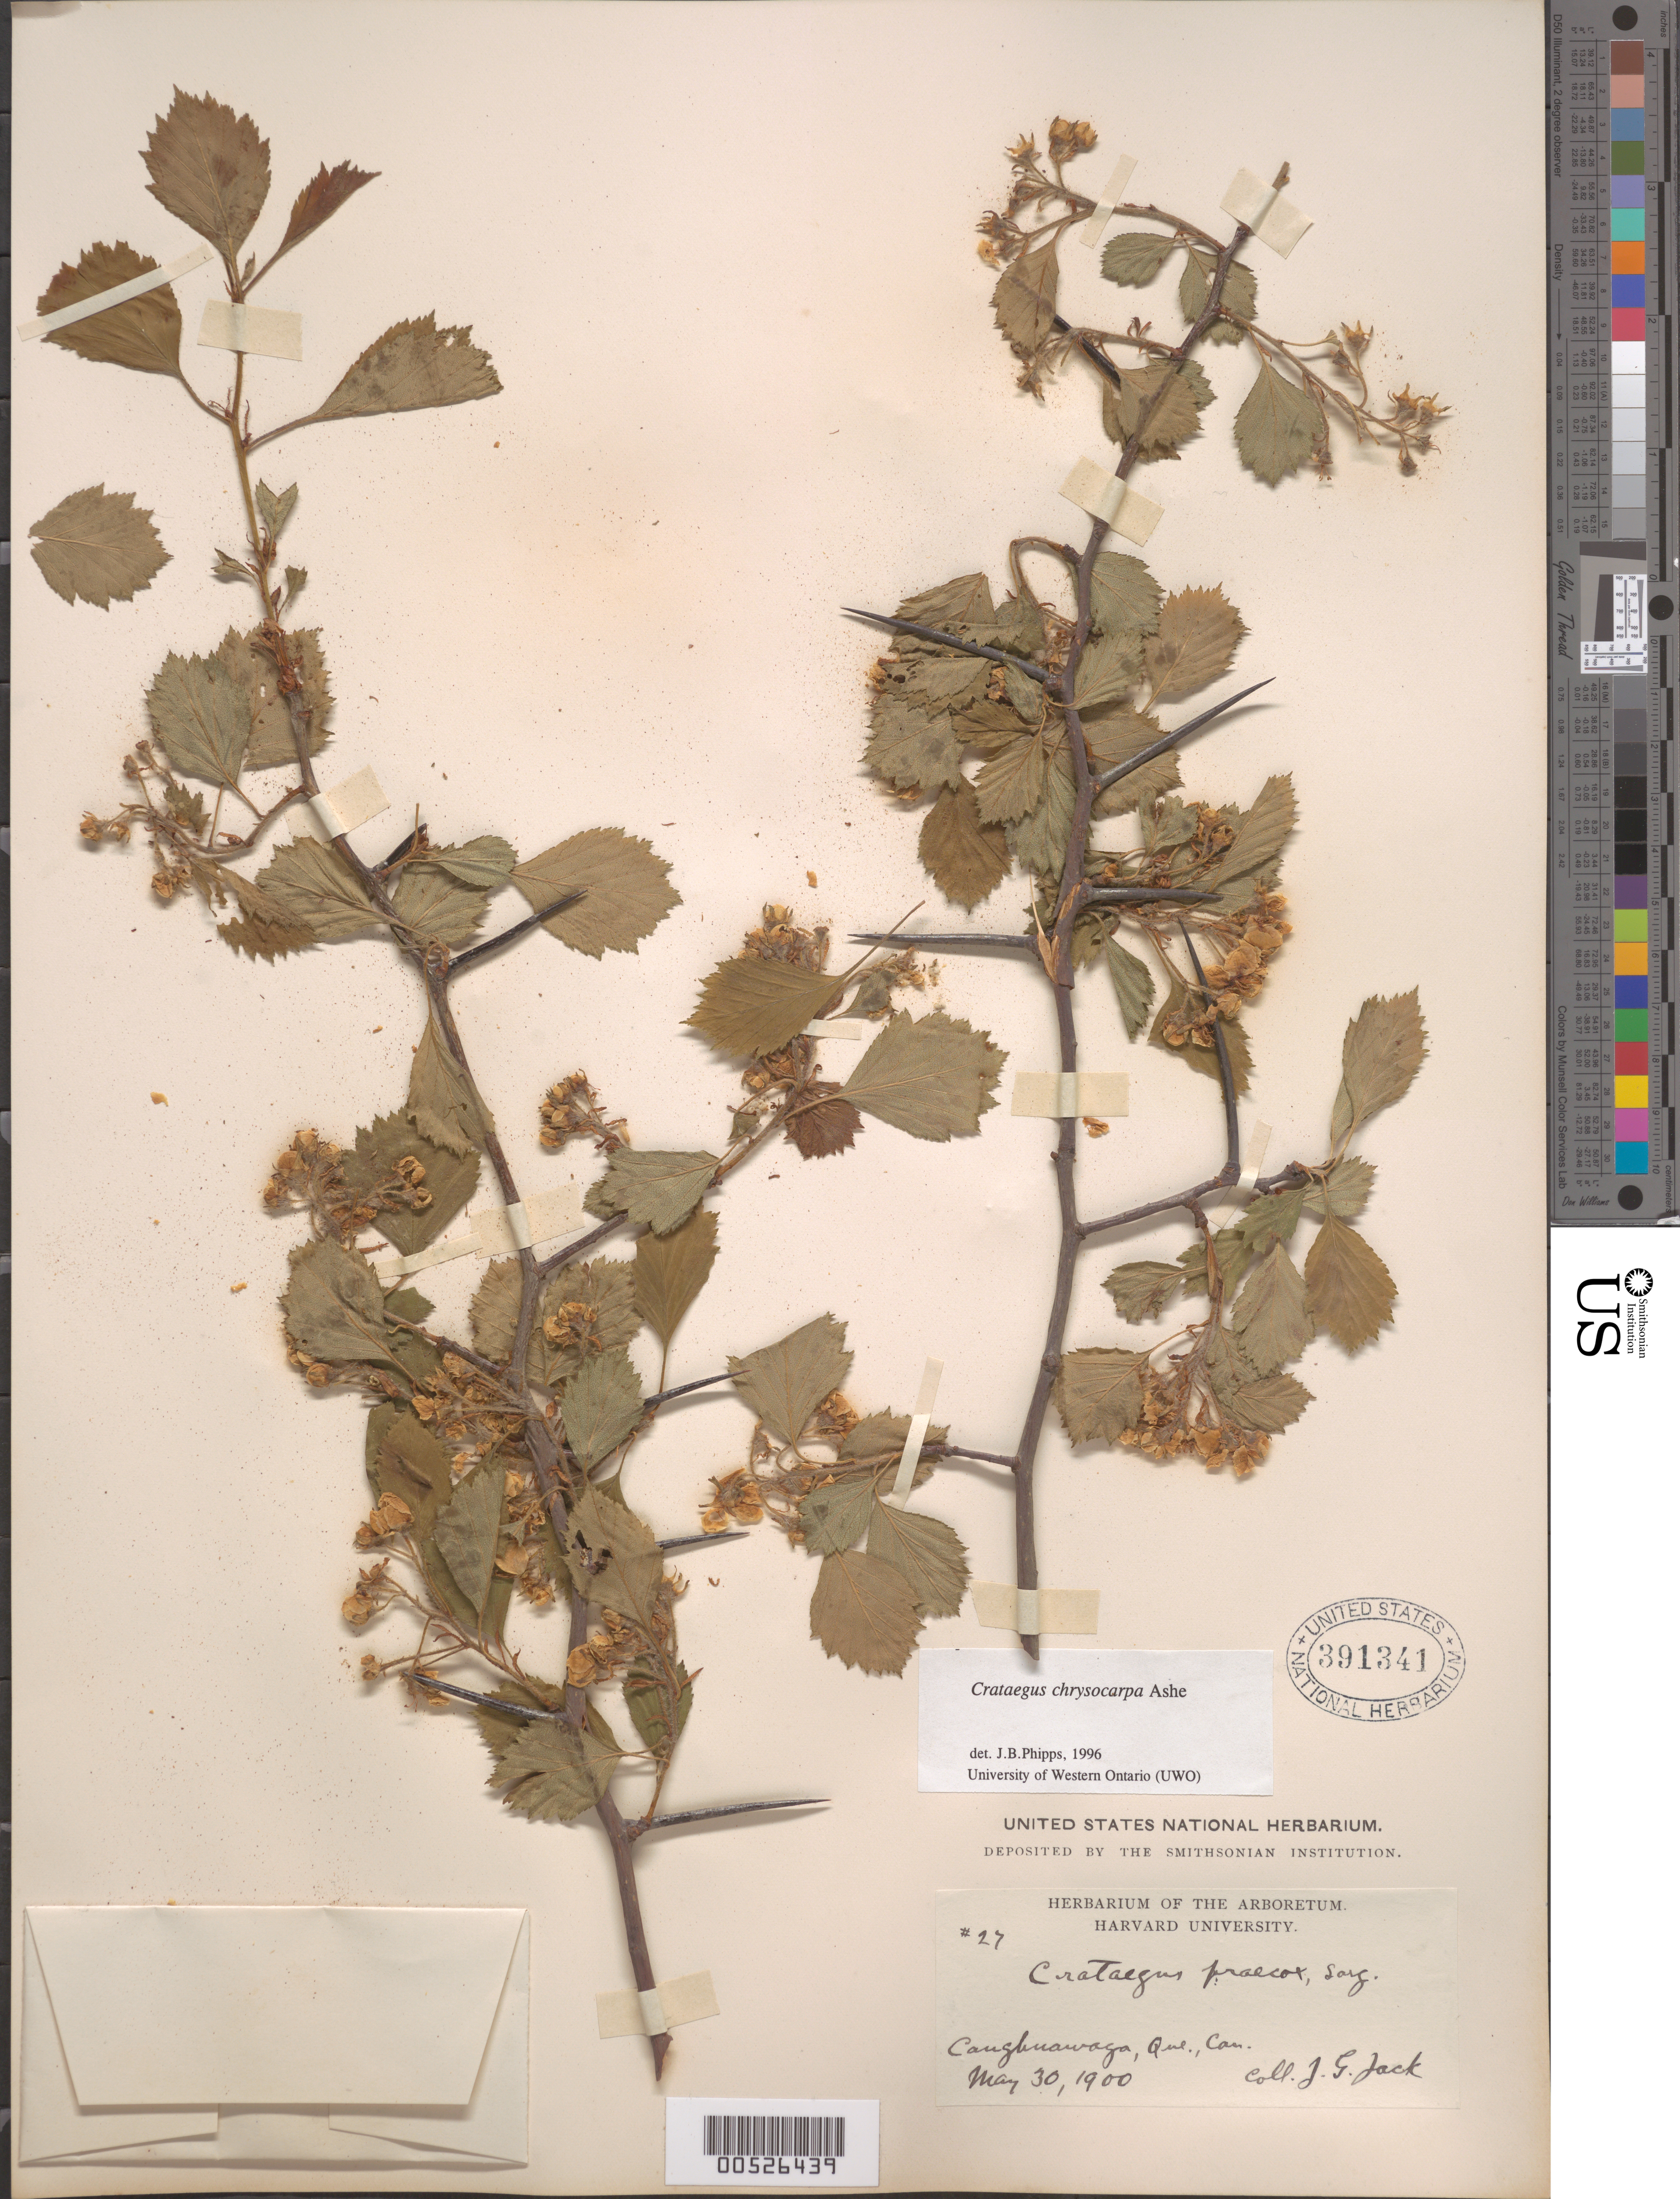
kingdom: Plantae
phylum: Tracheophyta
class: Magnoliopsida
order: Rosales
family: Rosaceae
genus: Crataegus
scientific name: Crataegus chrysocarpa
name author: Ashe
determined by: Phipps, James B., (UWO), University of Western Ontario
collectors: J. G. Jack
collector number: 27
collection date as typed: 30 May 1900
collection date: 1900-05-30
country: Canada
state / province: Quebec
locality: Caughnawaga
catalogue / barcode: US 391341